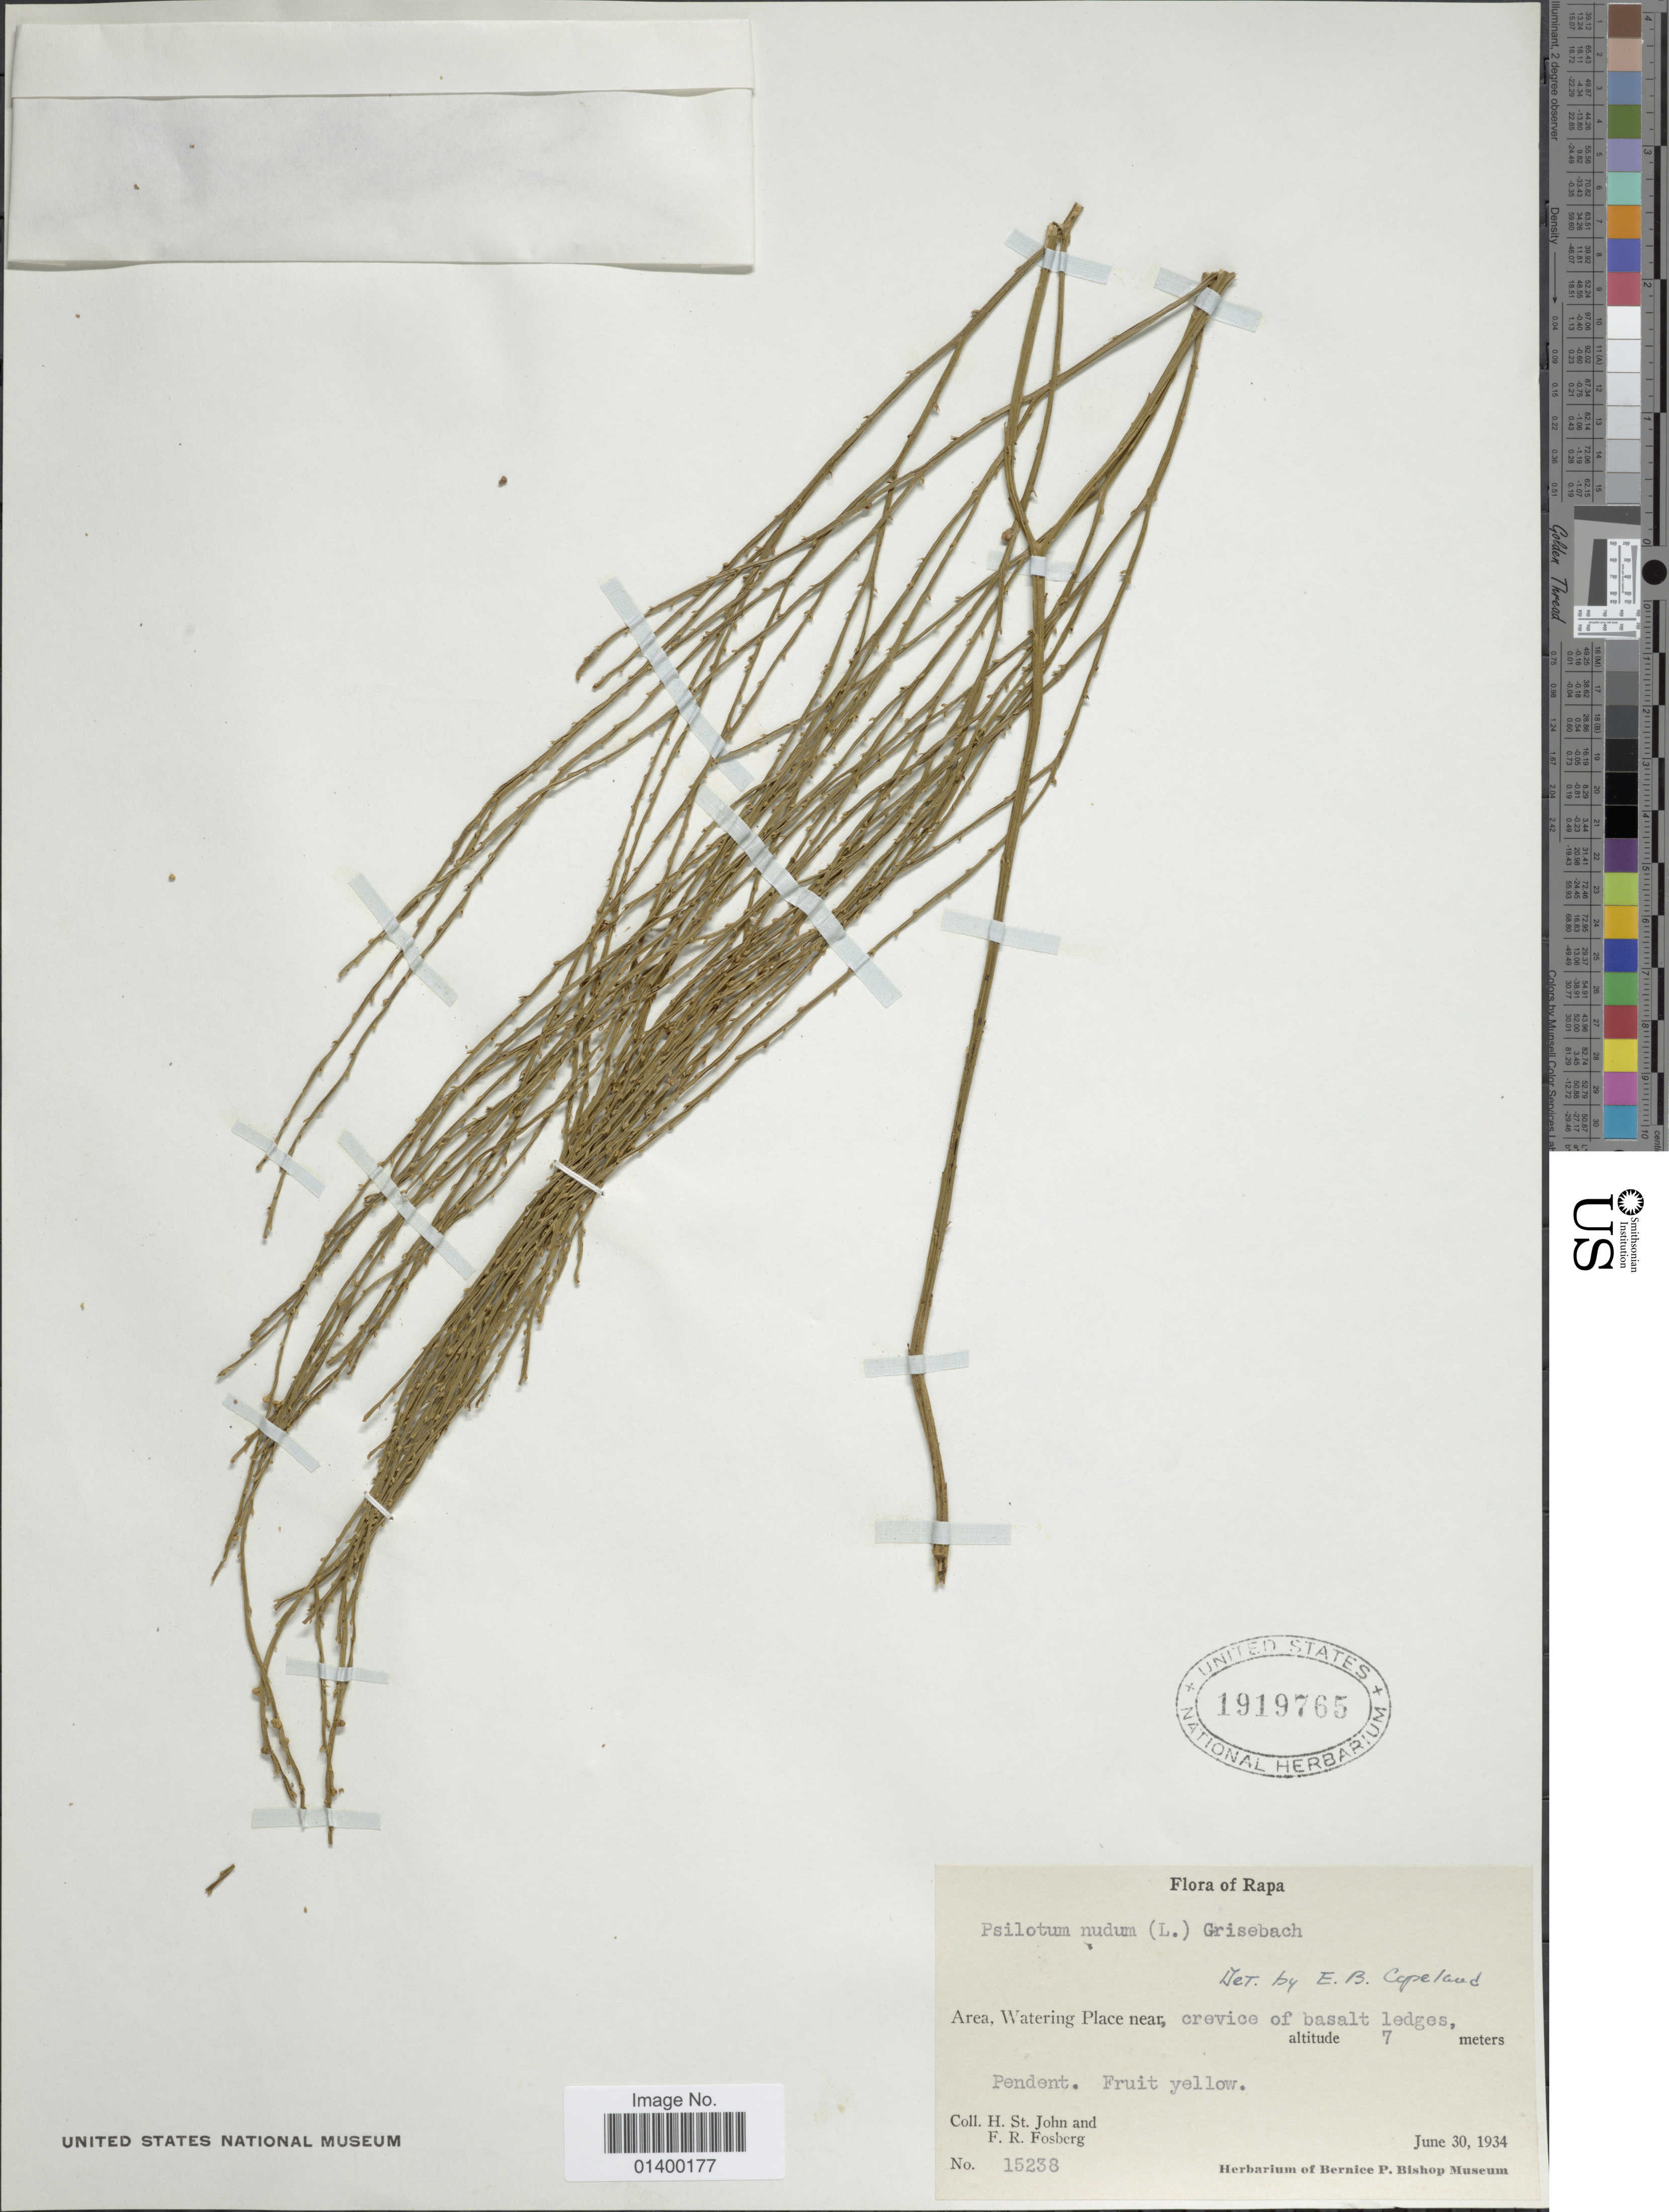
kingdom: Plantae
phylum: Tracheophyta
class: Polypodiopsida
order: Psilotales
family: Psilotaceae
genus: Psilotum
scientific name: Psilotum nudum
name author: (L.) P. Beauv.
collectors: H. St. John & F. R. Fosberg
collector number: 15238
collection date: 1934-06-30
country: French Polynesia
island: Rapa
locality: Rapa, Area, Watering Place near, crevice of basalt ledges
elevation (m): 7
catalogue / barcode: US 1919765